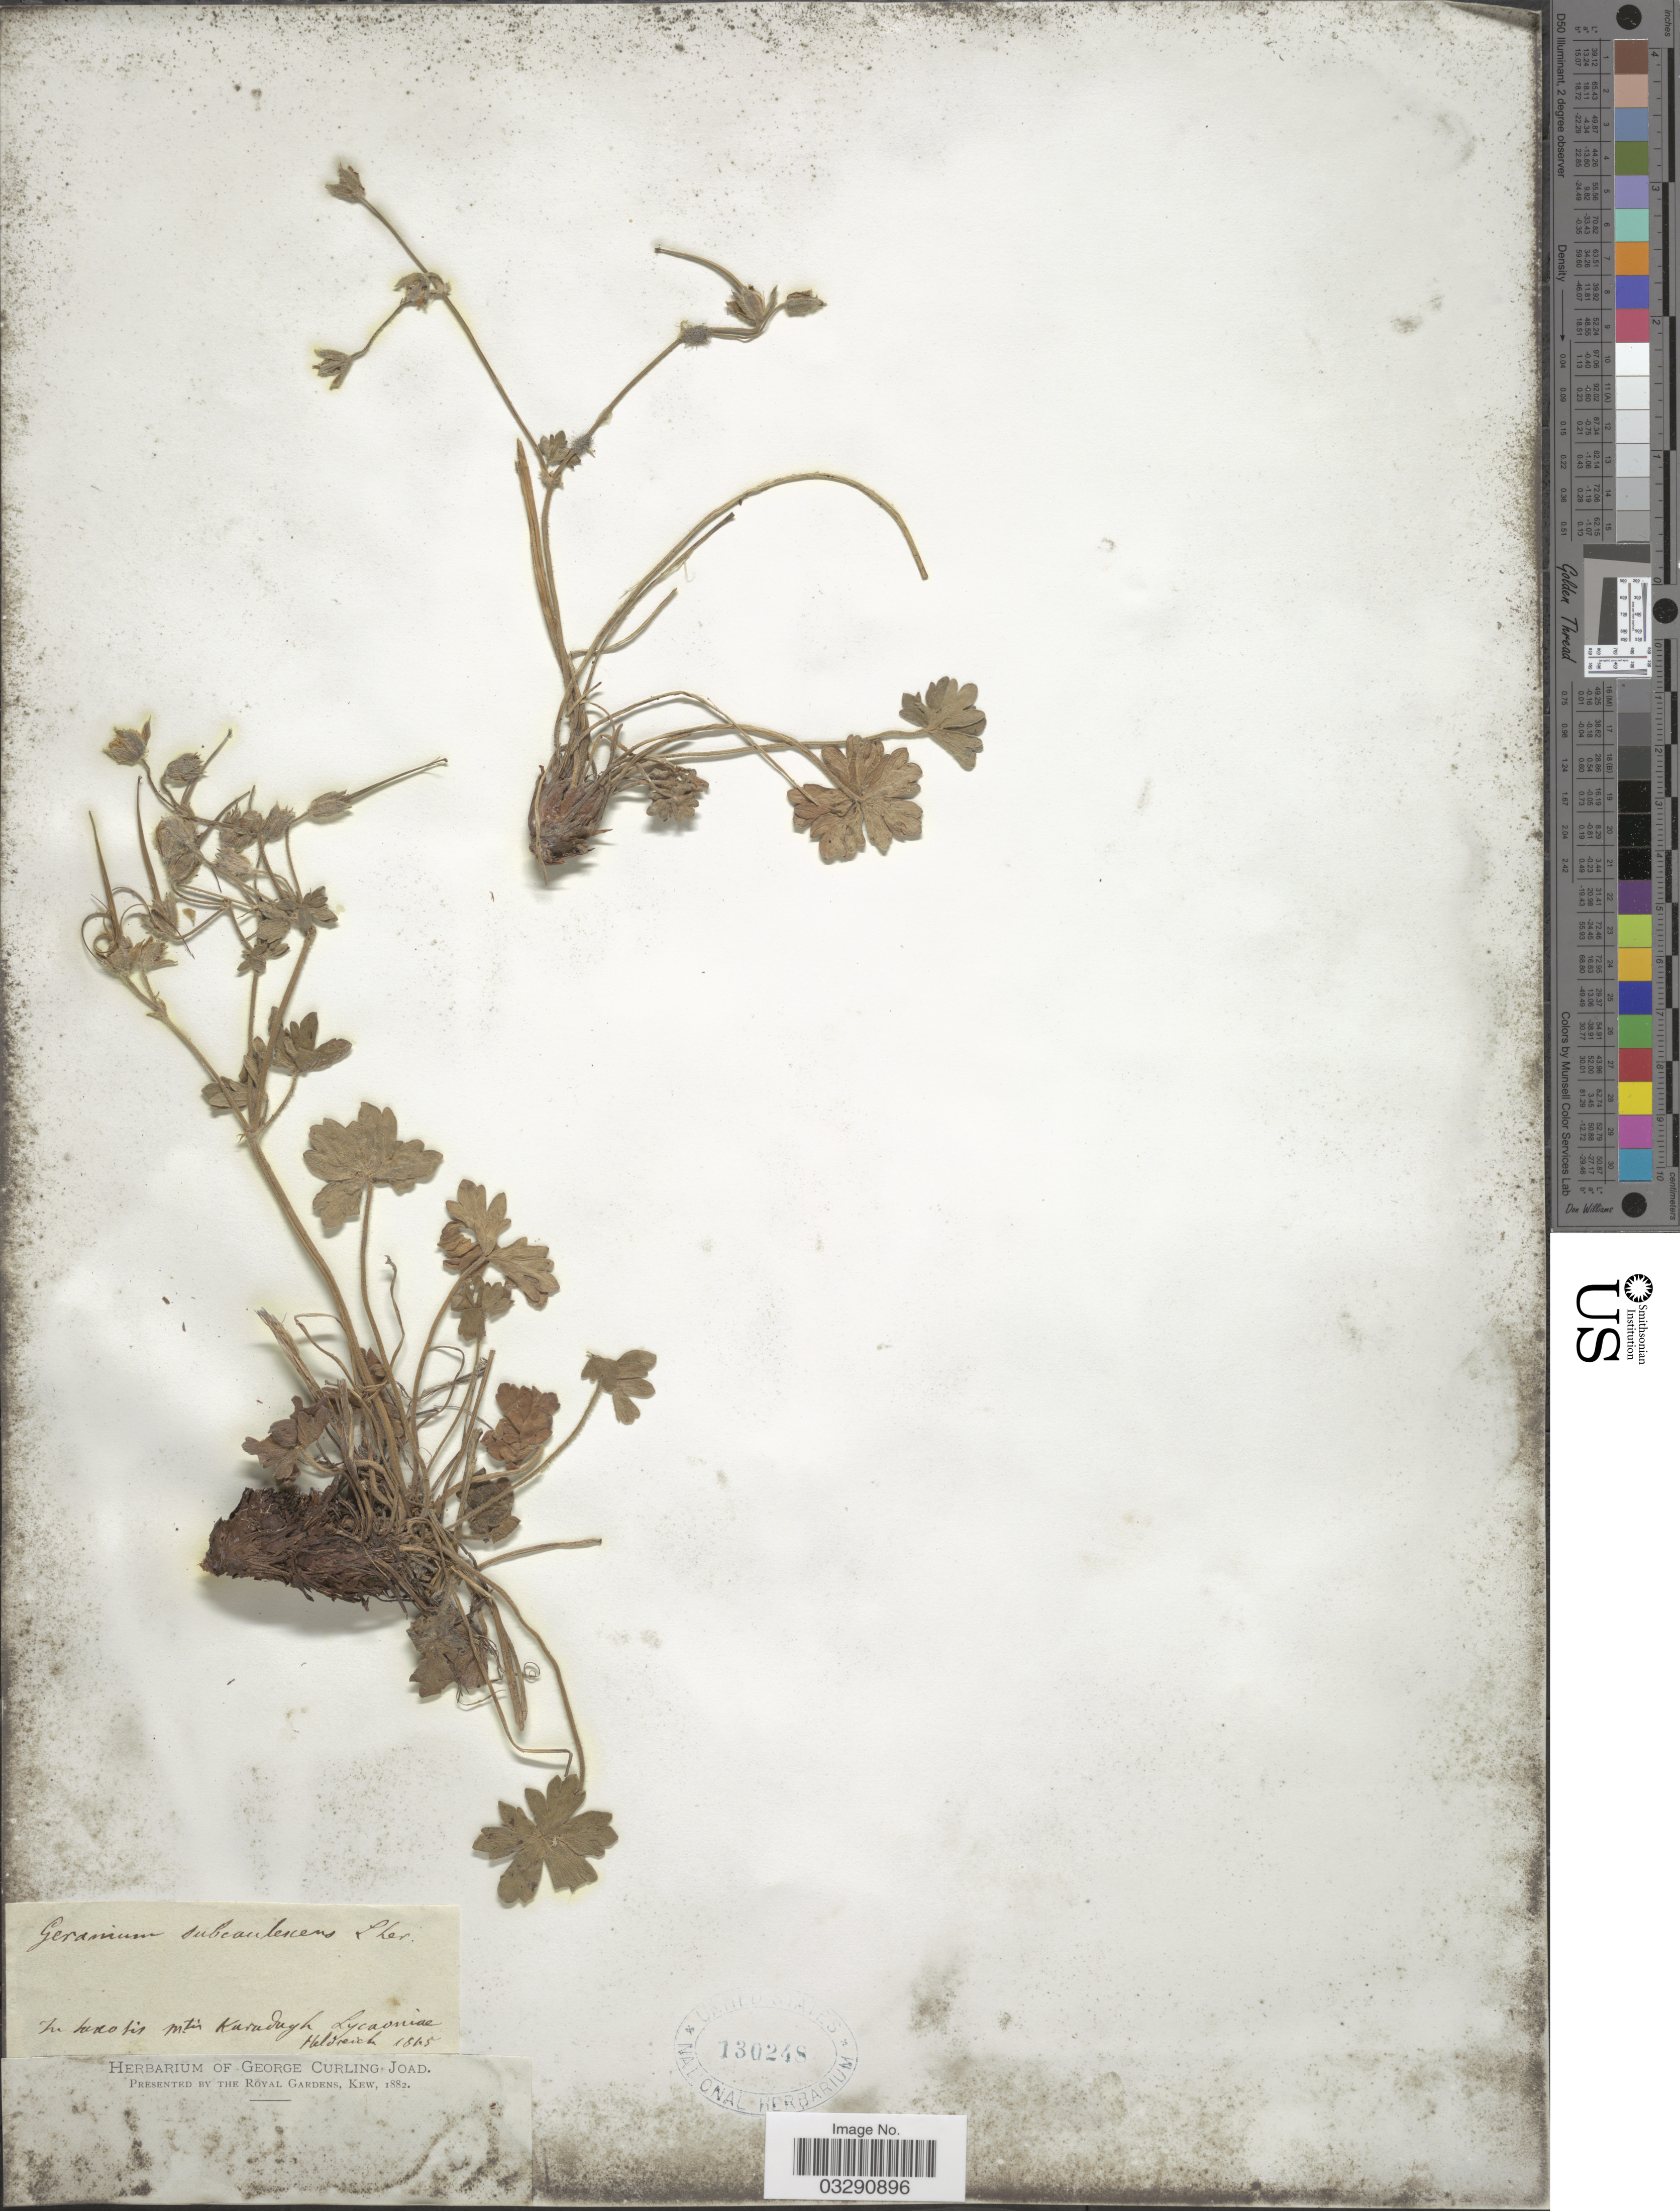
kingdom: Plantae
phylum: Tracheophyta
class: Magnoliopsida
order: Geraniales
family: Geraniaceae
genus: Geranium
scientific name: Geranium subcaulescens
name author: L'Hér. ex DC.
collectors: Heldreich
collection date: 1865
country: Turkey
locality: In saxosis mtes Karadagh Lycaoniae.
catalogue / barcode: US 130248